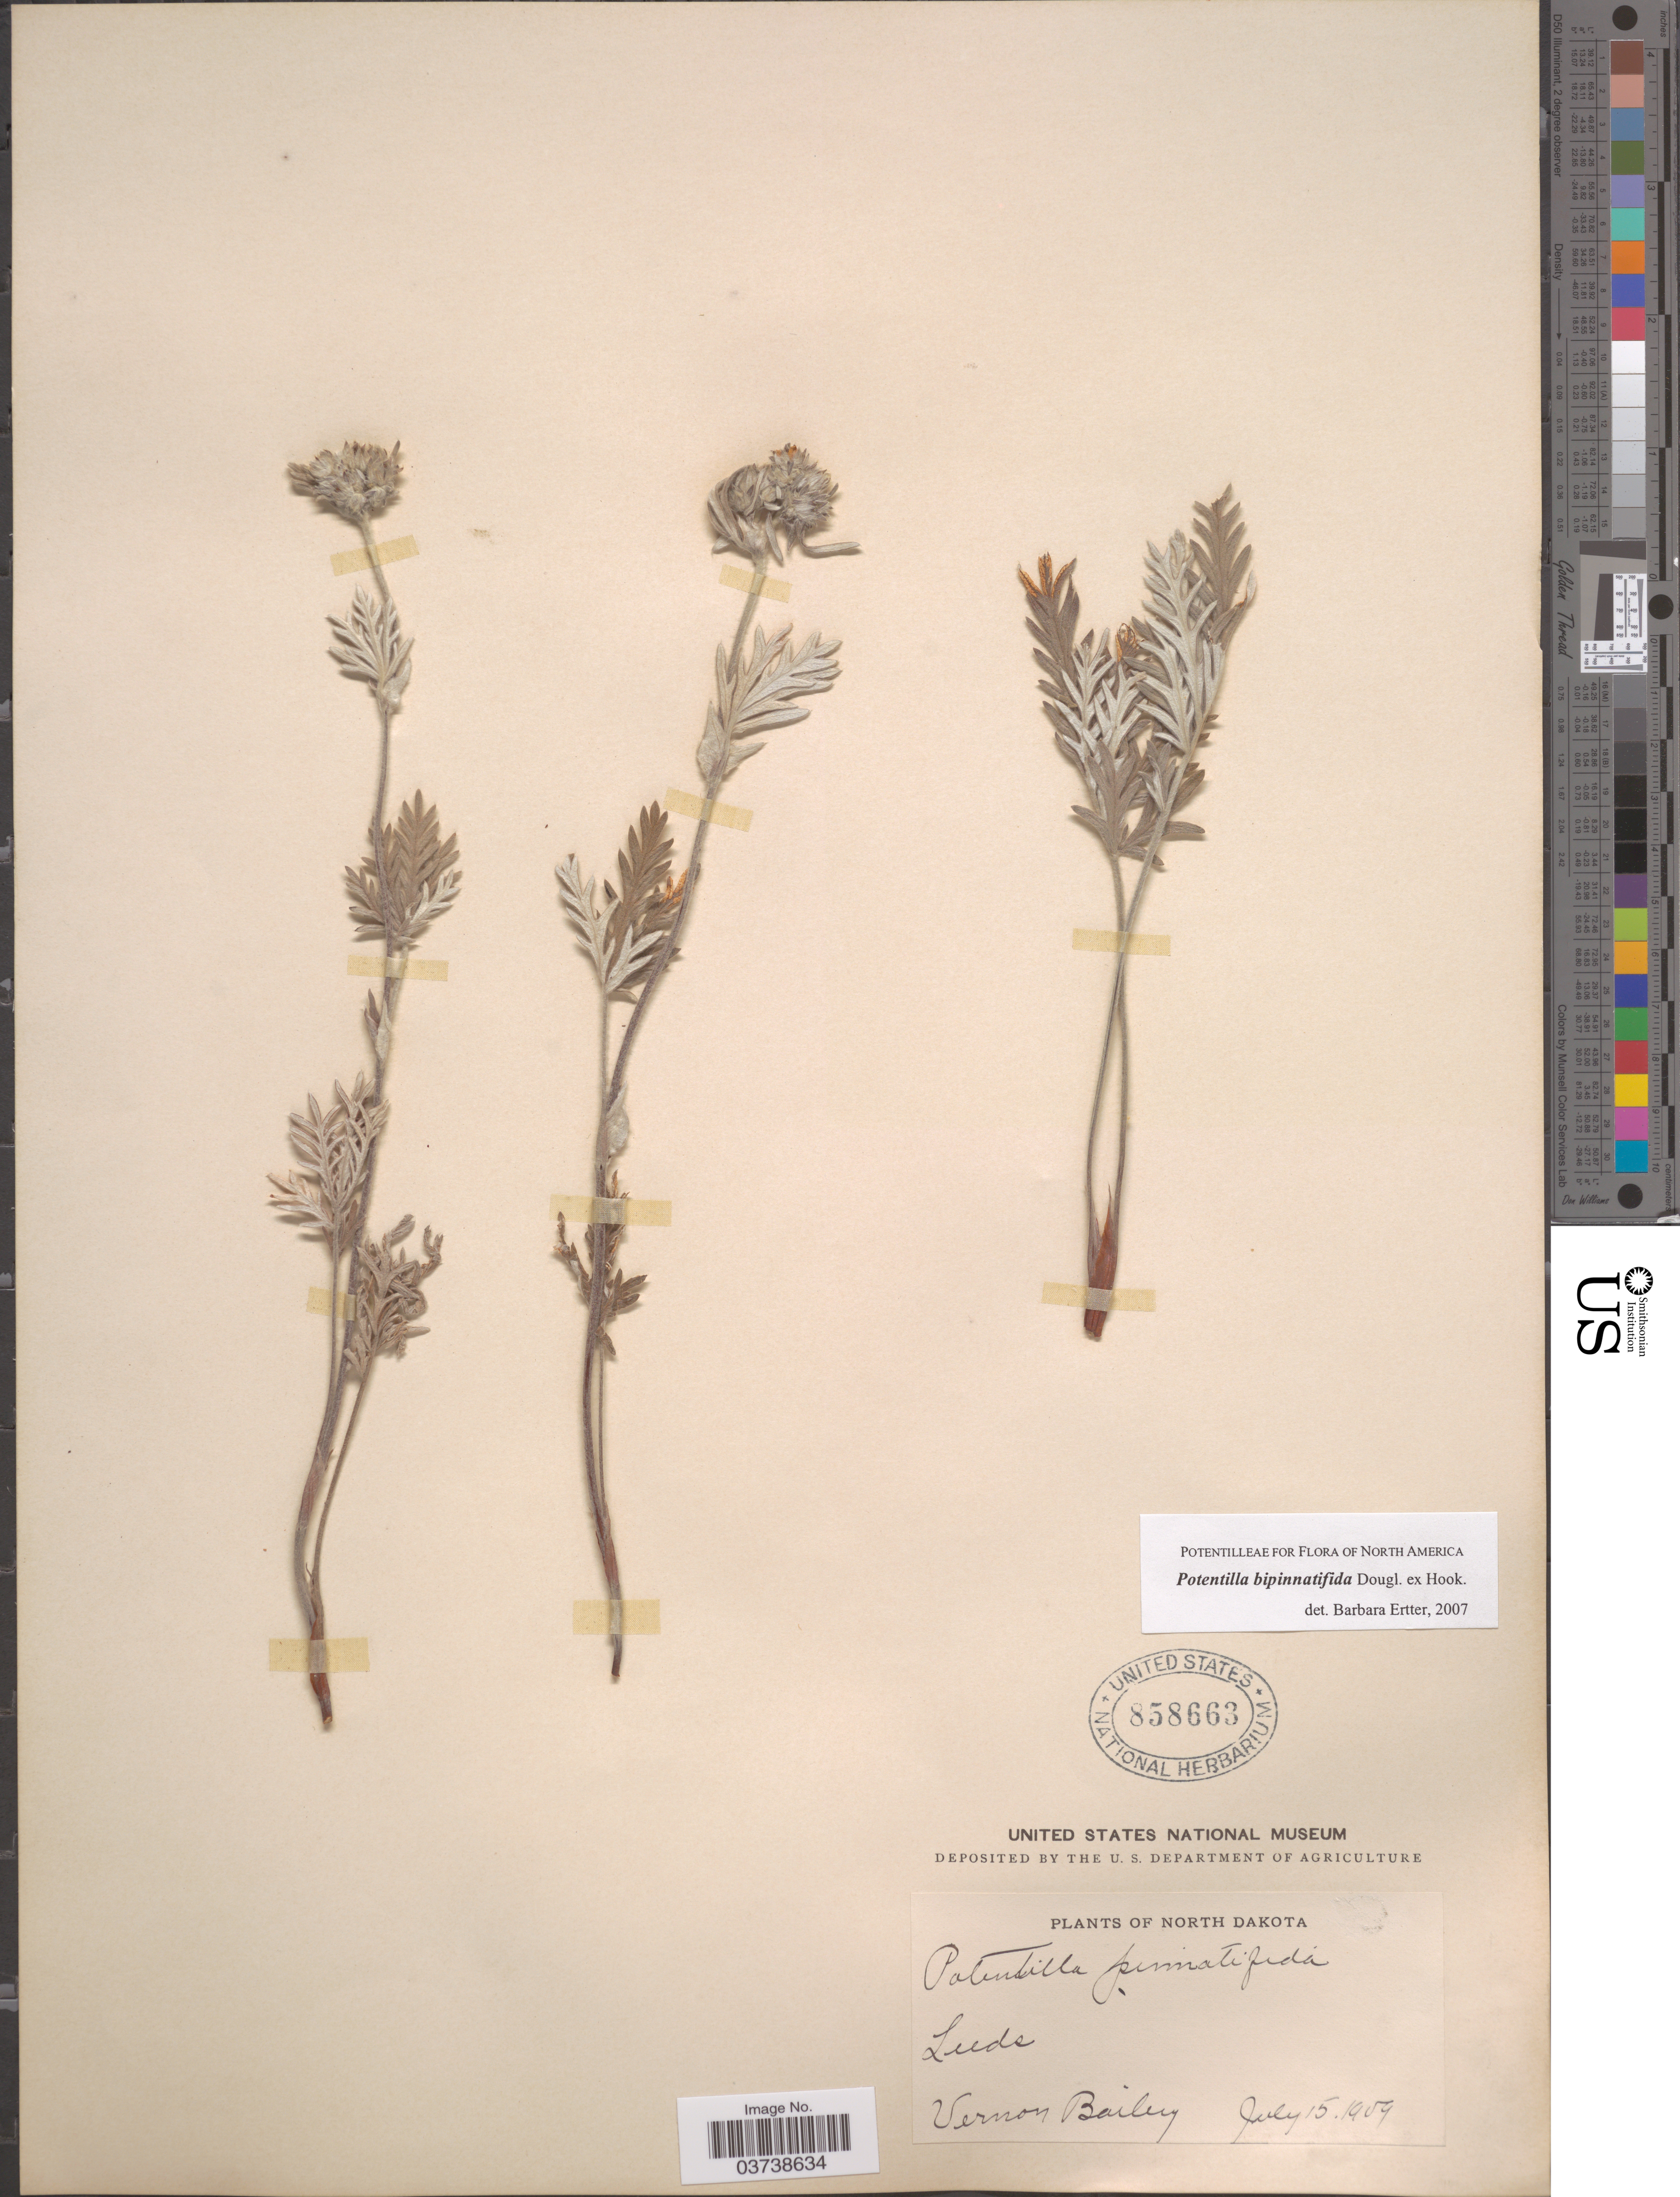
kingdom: Plantae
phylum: Tracheophyta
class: Magnoliopsida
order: Rosales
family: Rosaceae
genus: Potentilla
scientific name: Potentilla bipinnatifida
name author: Douglas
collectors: V. O. Bailey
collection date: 1909-07-15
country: United States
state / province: North Dakota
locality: Leeds.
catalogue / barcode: US 858663